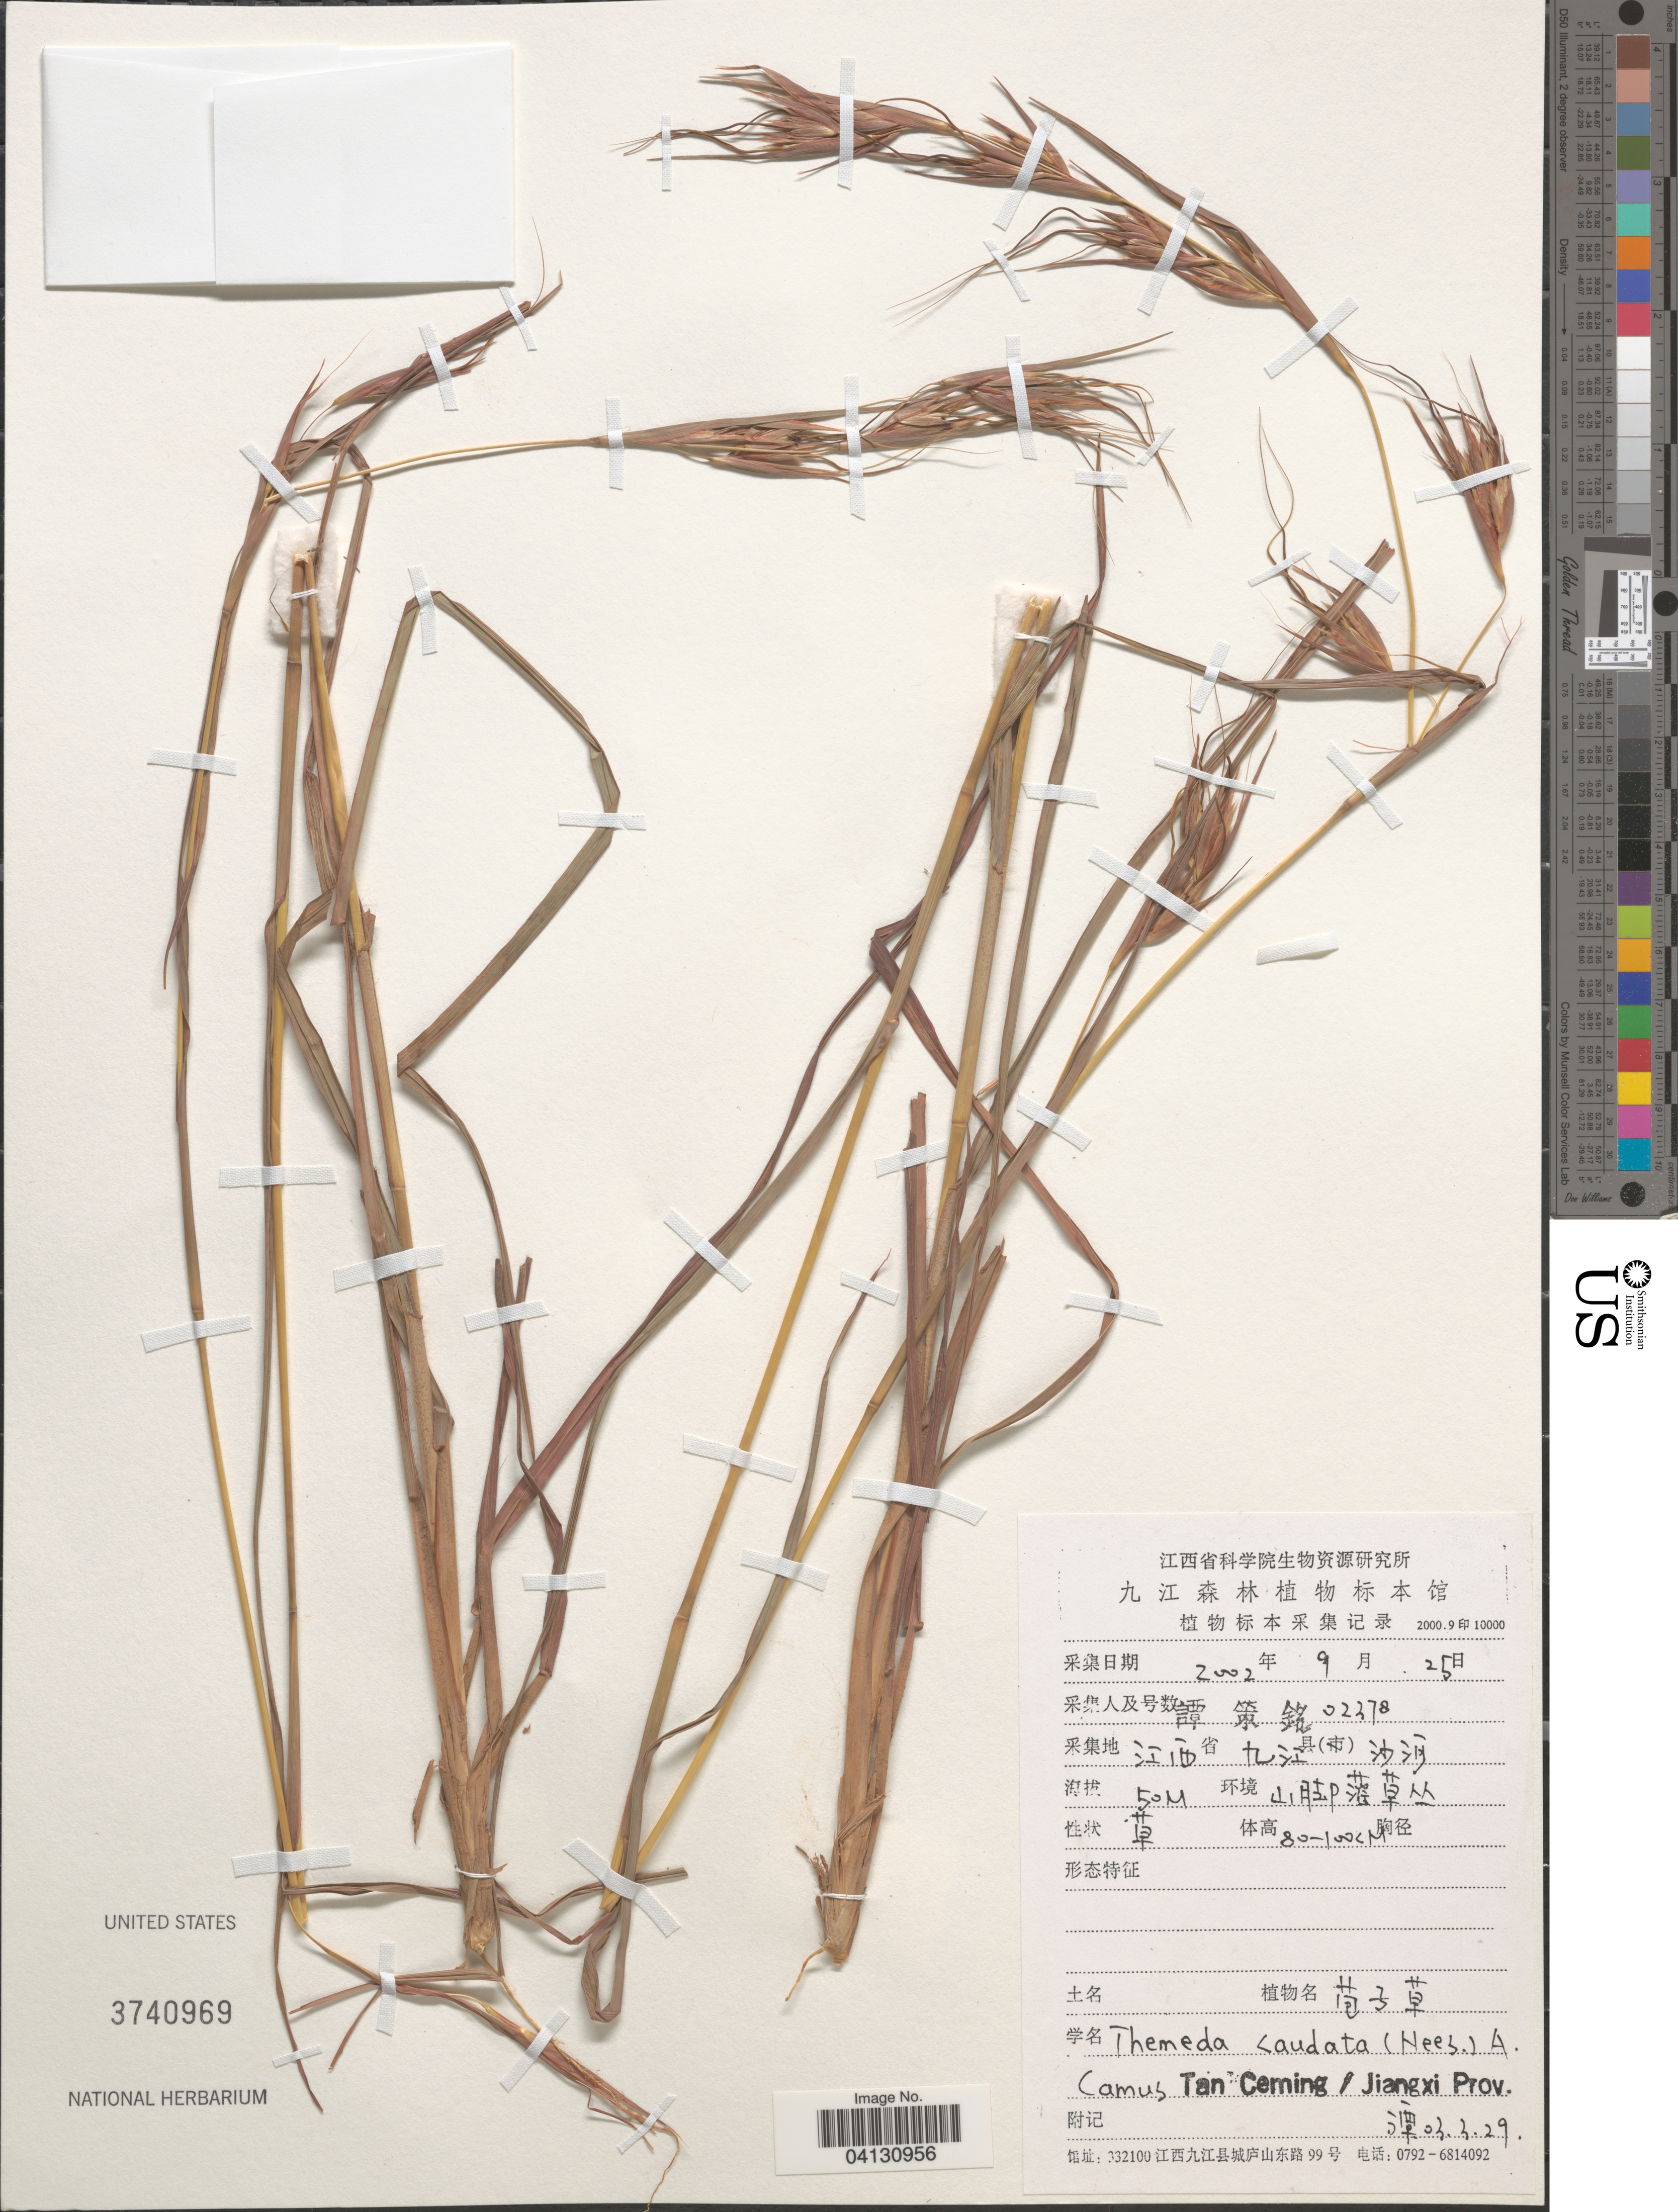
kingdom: Plantae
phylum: Tracheophyta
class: Liliopsida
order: Poales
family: Poaceae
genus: Themeda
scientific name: Themeda caudata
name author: (Nees ex Hook. & Arn.) A. Camus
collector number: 02378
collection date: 2002-09-25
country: China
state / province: Jiangxi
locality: X. Tan Ceming.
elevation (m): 50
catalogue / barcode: US 3740969